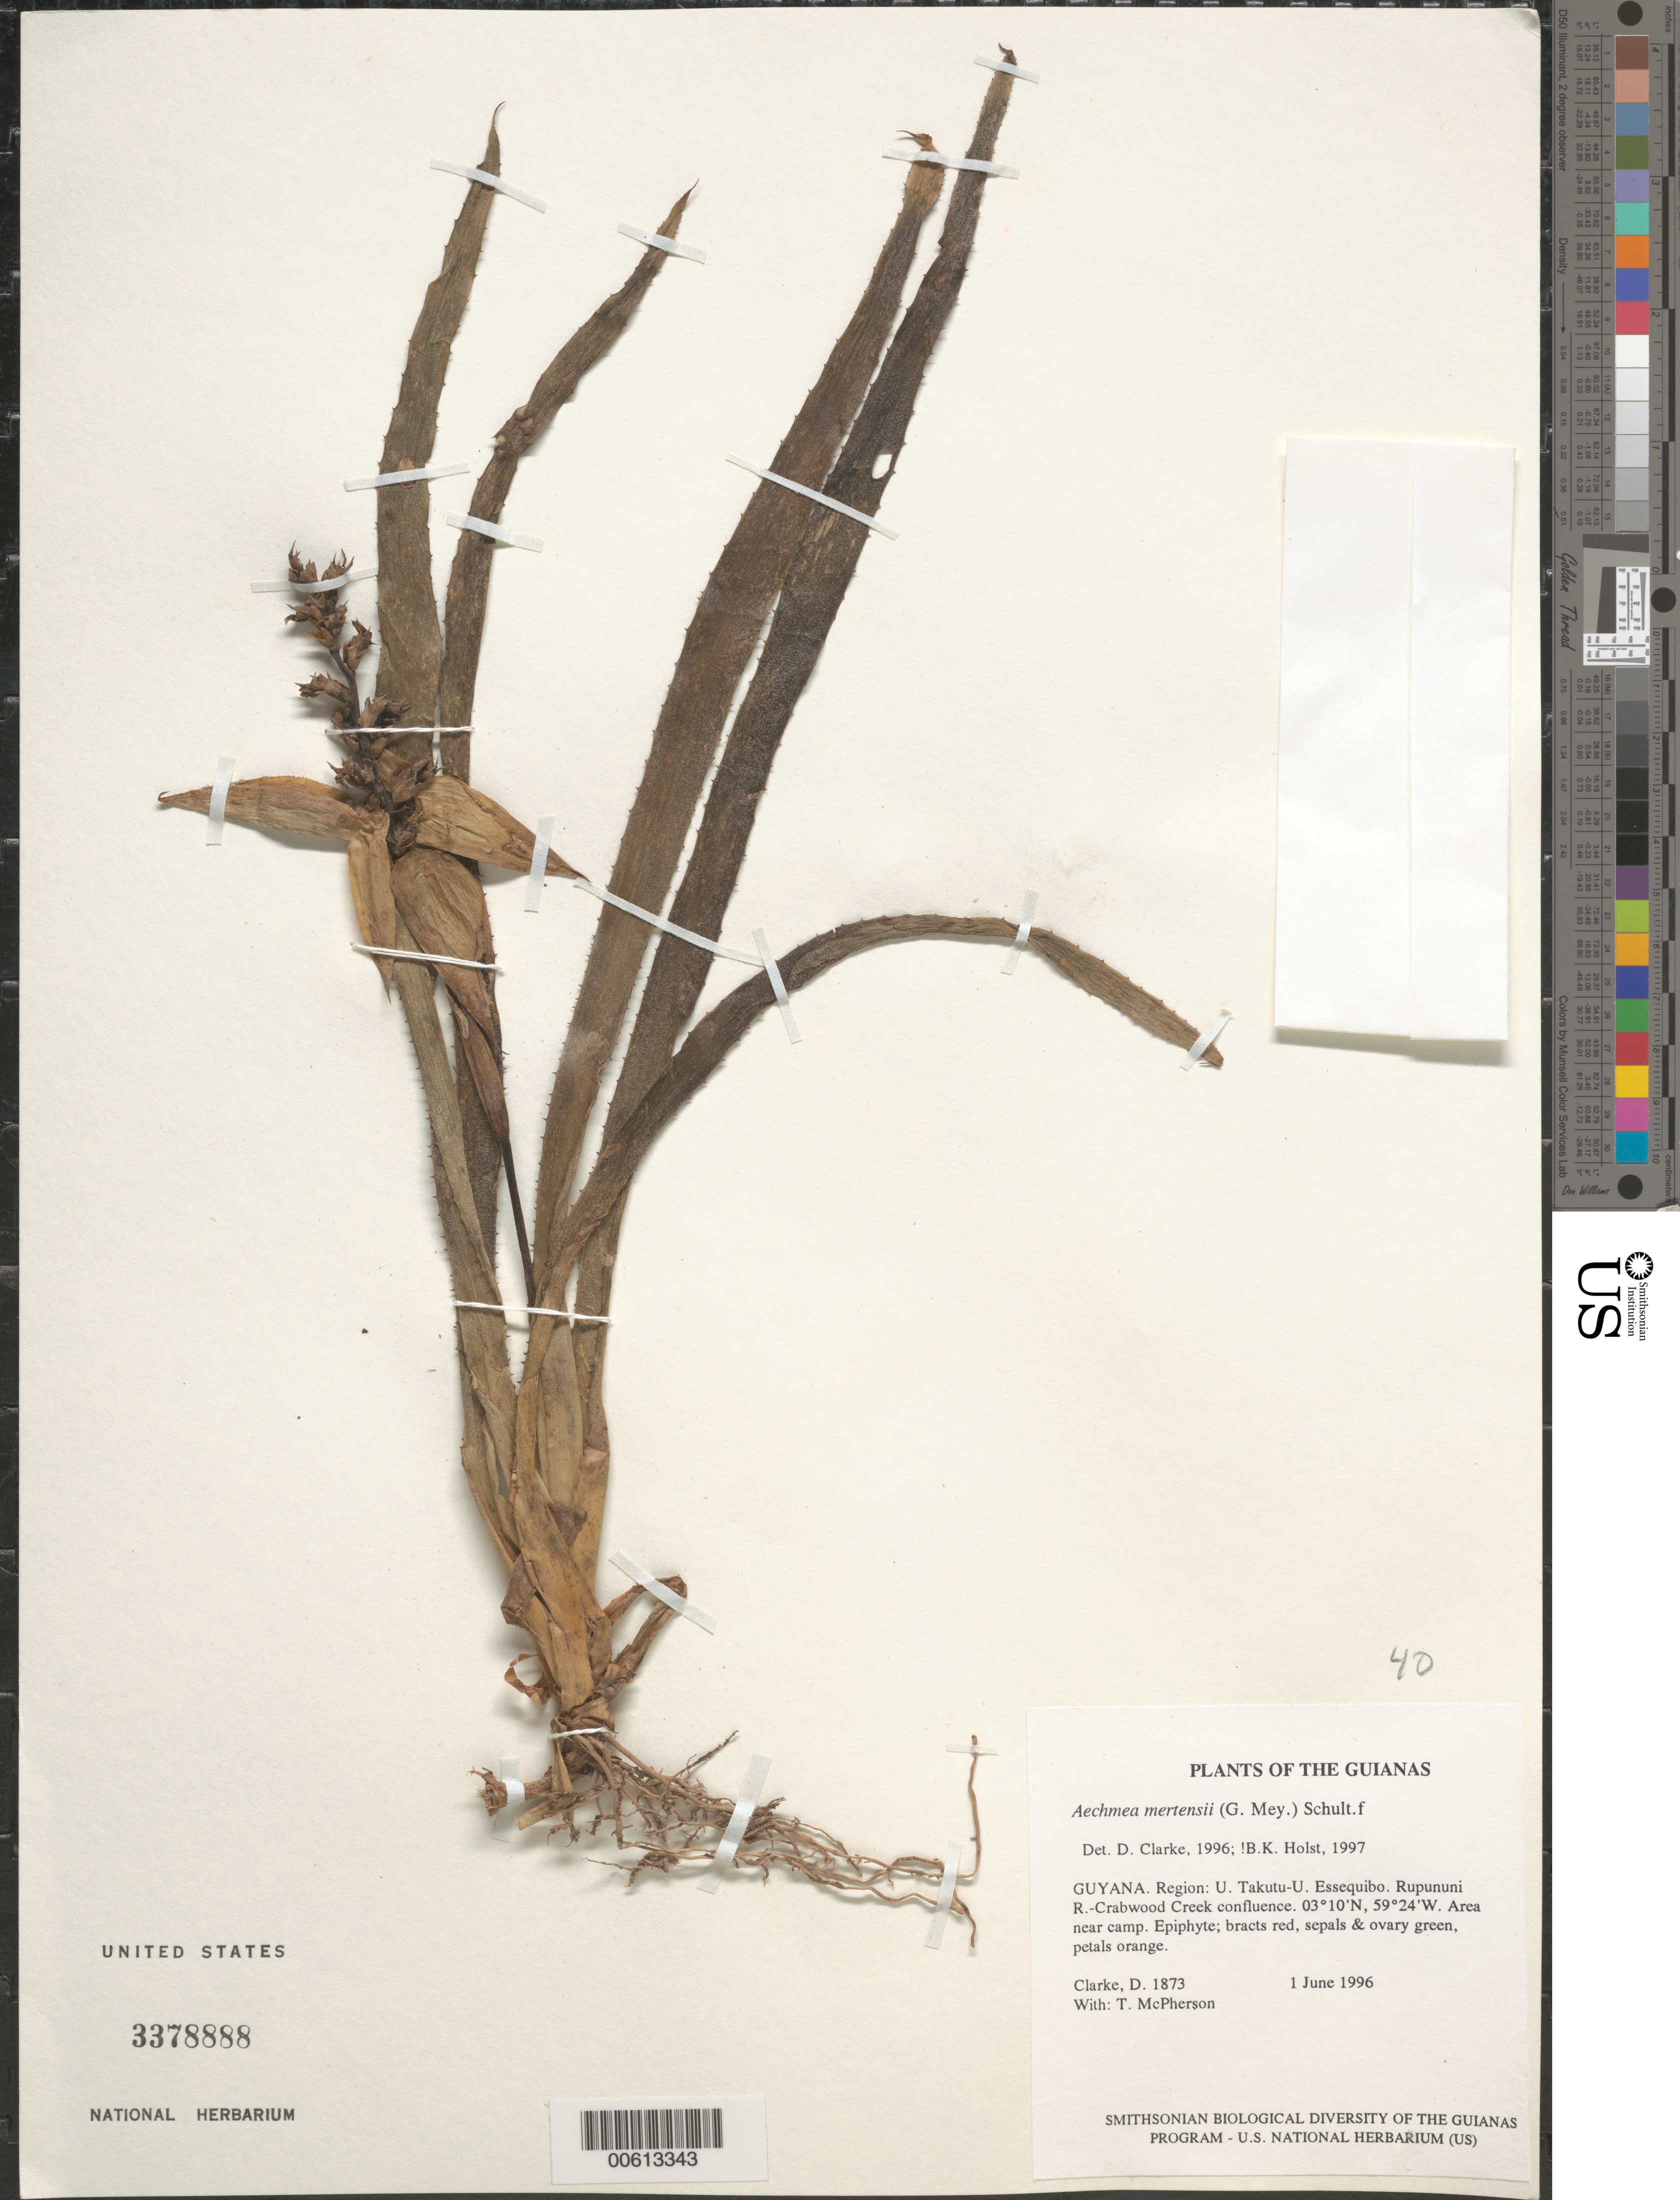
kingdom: Plantae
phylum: Tracheophyta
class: Liliopsida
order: Poales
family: Bromeliaceae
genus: Aechmea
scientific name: Aechmea mertensii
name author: (G. Mey.) Schult. & Schult. f.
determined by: Holst, Bruce K.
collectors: H. D. Clarke & T. McPherson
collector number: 1873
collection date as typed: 1 June 1996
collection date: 1996-06-01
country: Guyana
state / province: U. Takutu-U. Essequibo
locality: Rupununi R.-Crabwood Creek confluence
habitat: Area near camp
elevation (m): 100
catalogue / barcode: US 3378888